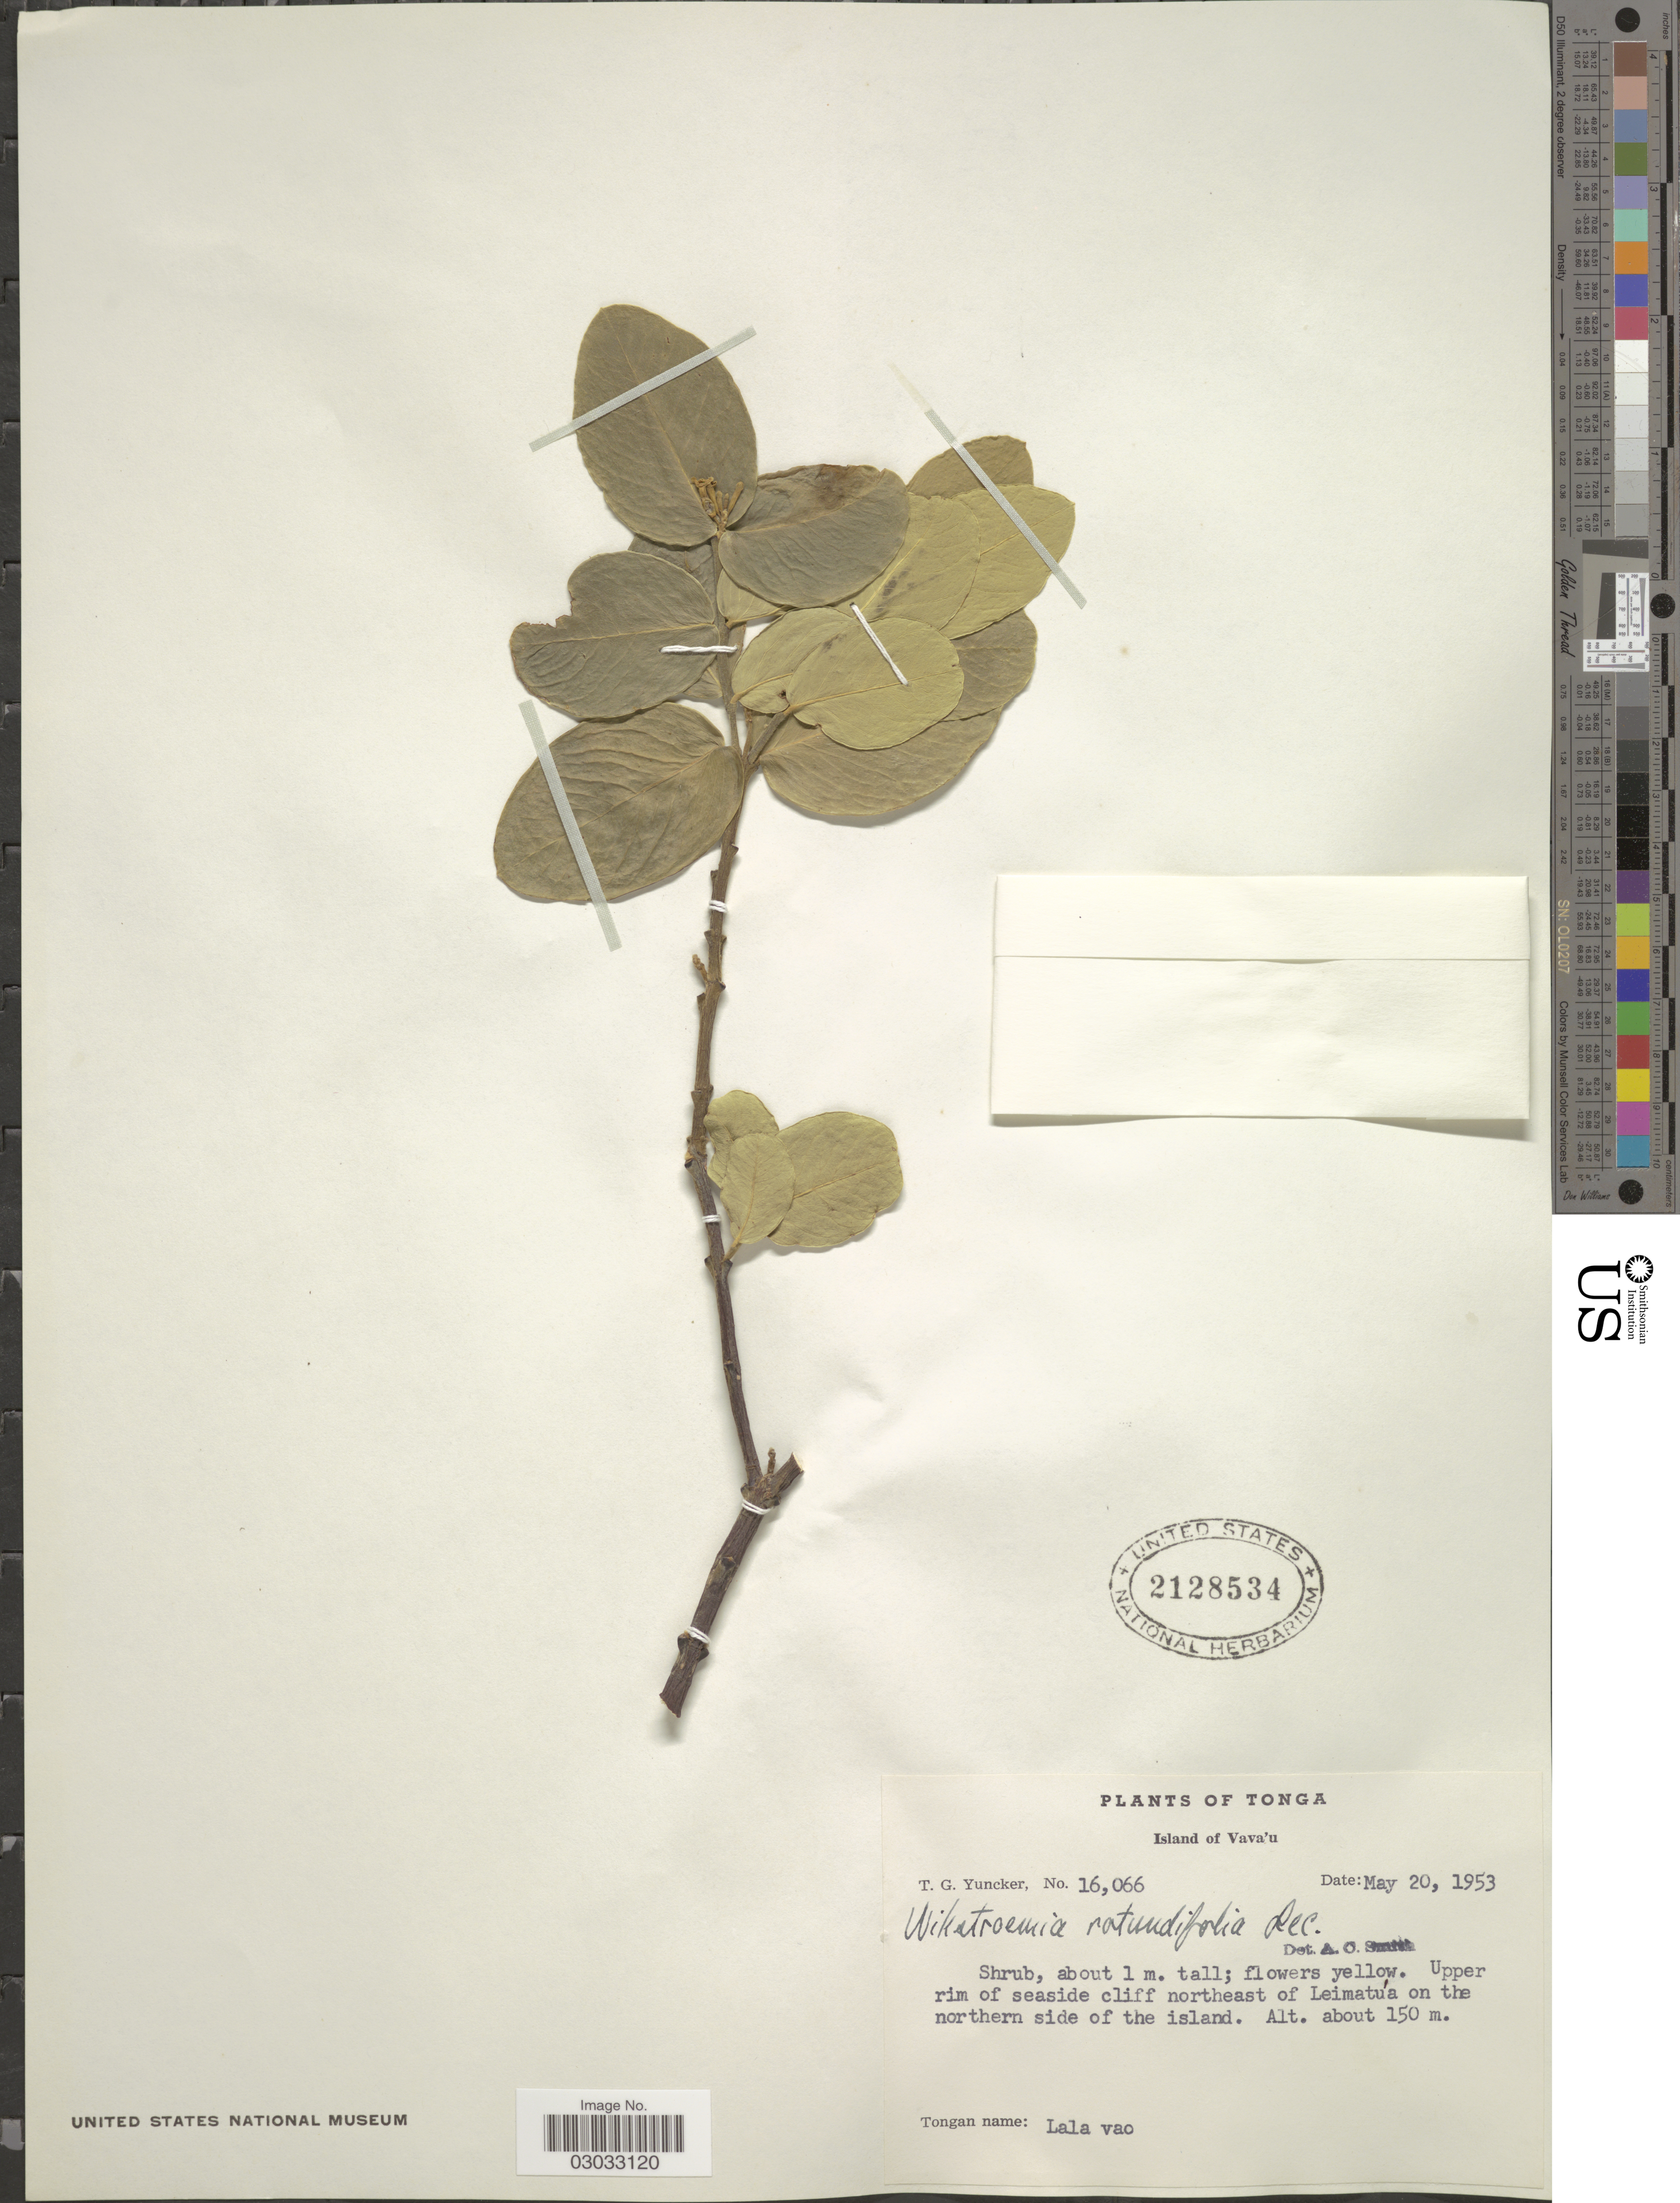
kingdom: Plantae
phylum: Tracheophyta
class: Magnoliopsida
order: Malvales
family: Thymelaeaceae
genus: Wikstroemia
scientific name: Wikstroemia rotundifolia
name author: Decne.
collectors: T. G. Yuncker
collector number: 16066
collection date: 1953-05-20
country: Tonga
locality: Island of Vava'u, Upper rim of seaside cliff northeast of Leimatúa on the northern side of the island.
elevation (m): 150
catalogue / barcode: US 2128534